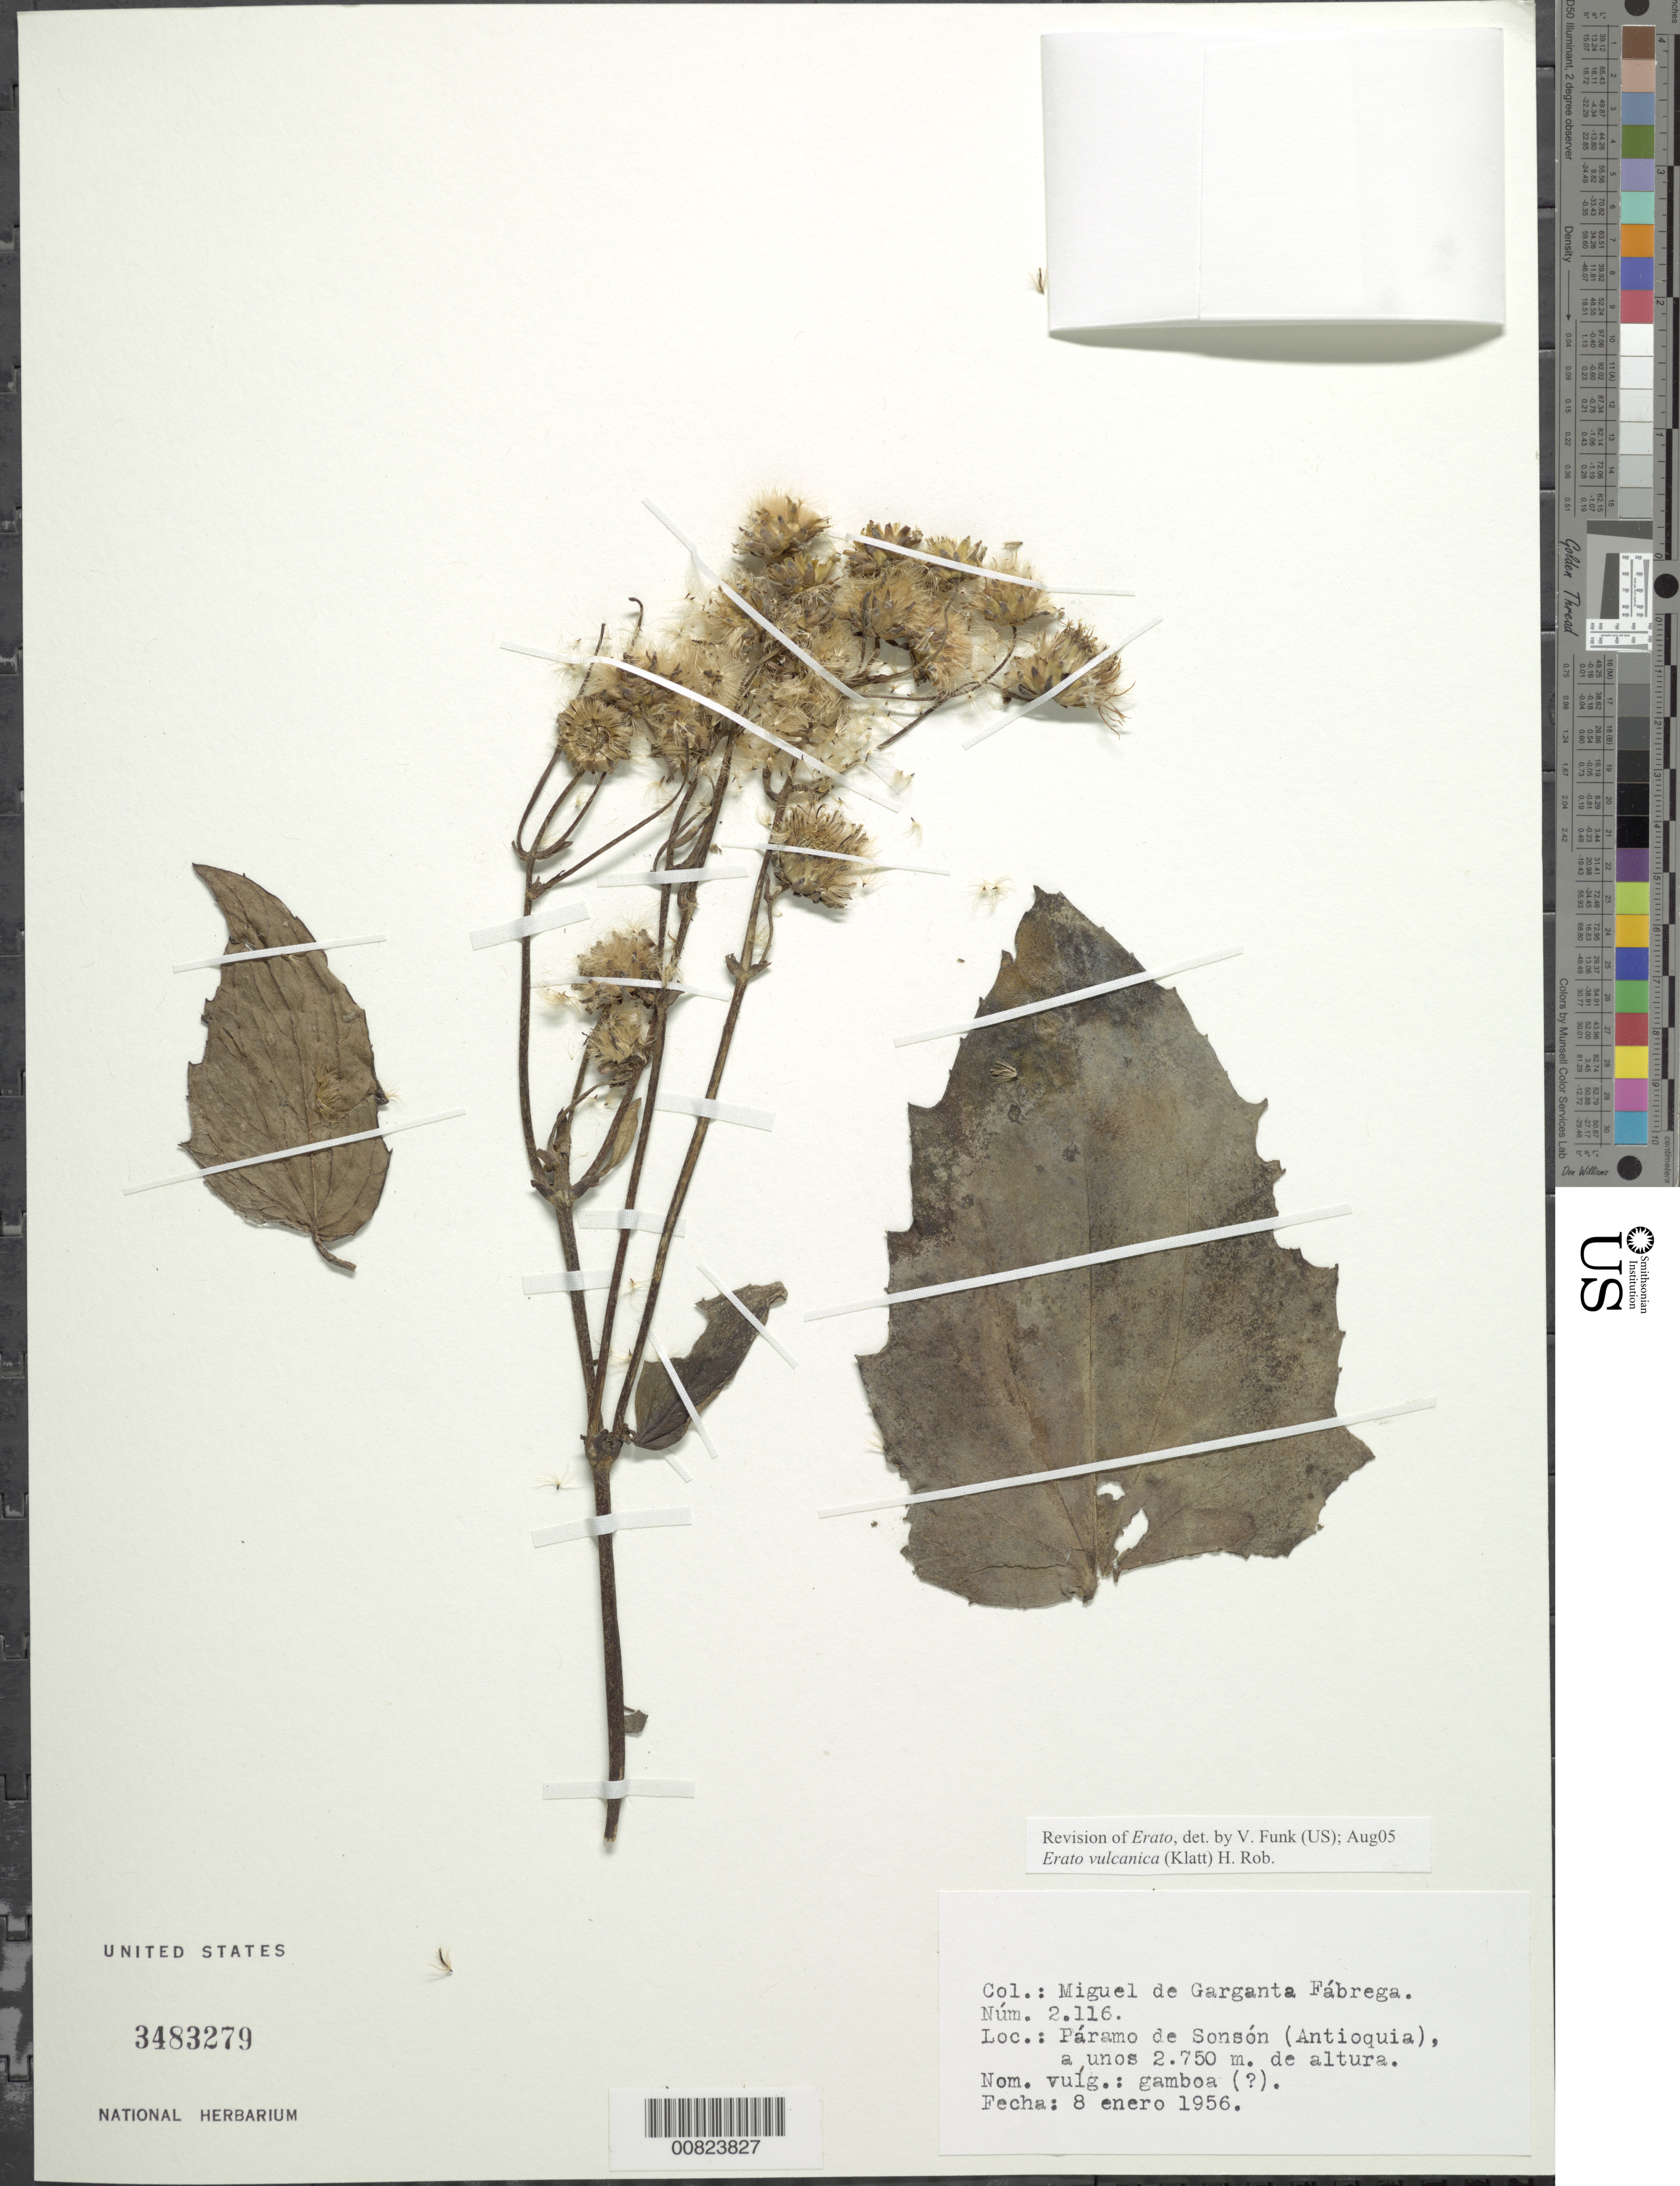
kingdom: Plantae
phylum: Tracheophyta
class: Magnoliopsida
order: Asterales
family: Asteraceae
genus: Erato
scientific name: Erato vulcanica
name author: (Klatt) H. Rob.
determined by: Funk, Vicki A., (BOT), Smithsonian Institution - National Museum of Natural History (UNITED STATES)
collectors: M. Fabrega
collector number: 2116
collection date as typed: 8-Jan-56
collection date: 1956-01-08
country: Colombia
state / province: Antioquia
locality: Páramo de Sonsón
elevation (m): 2750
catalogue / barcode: US 3483279